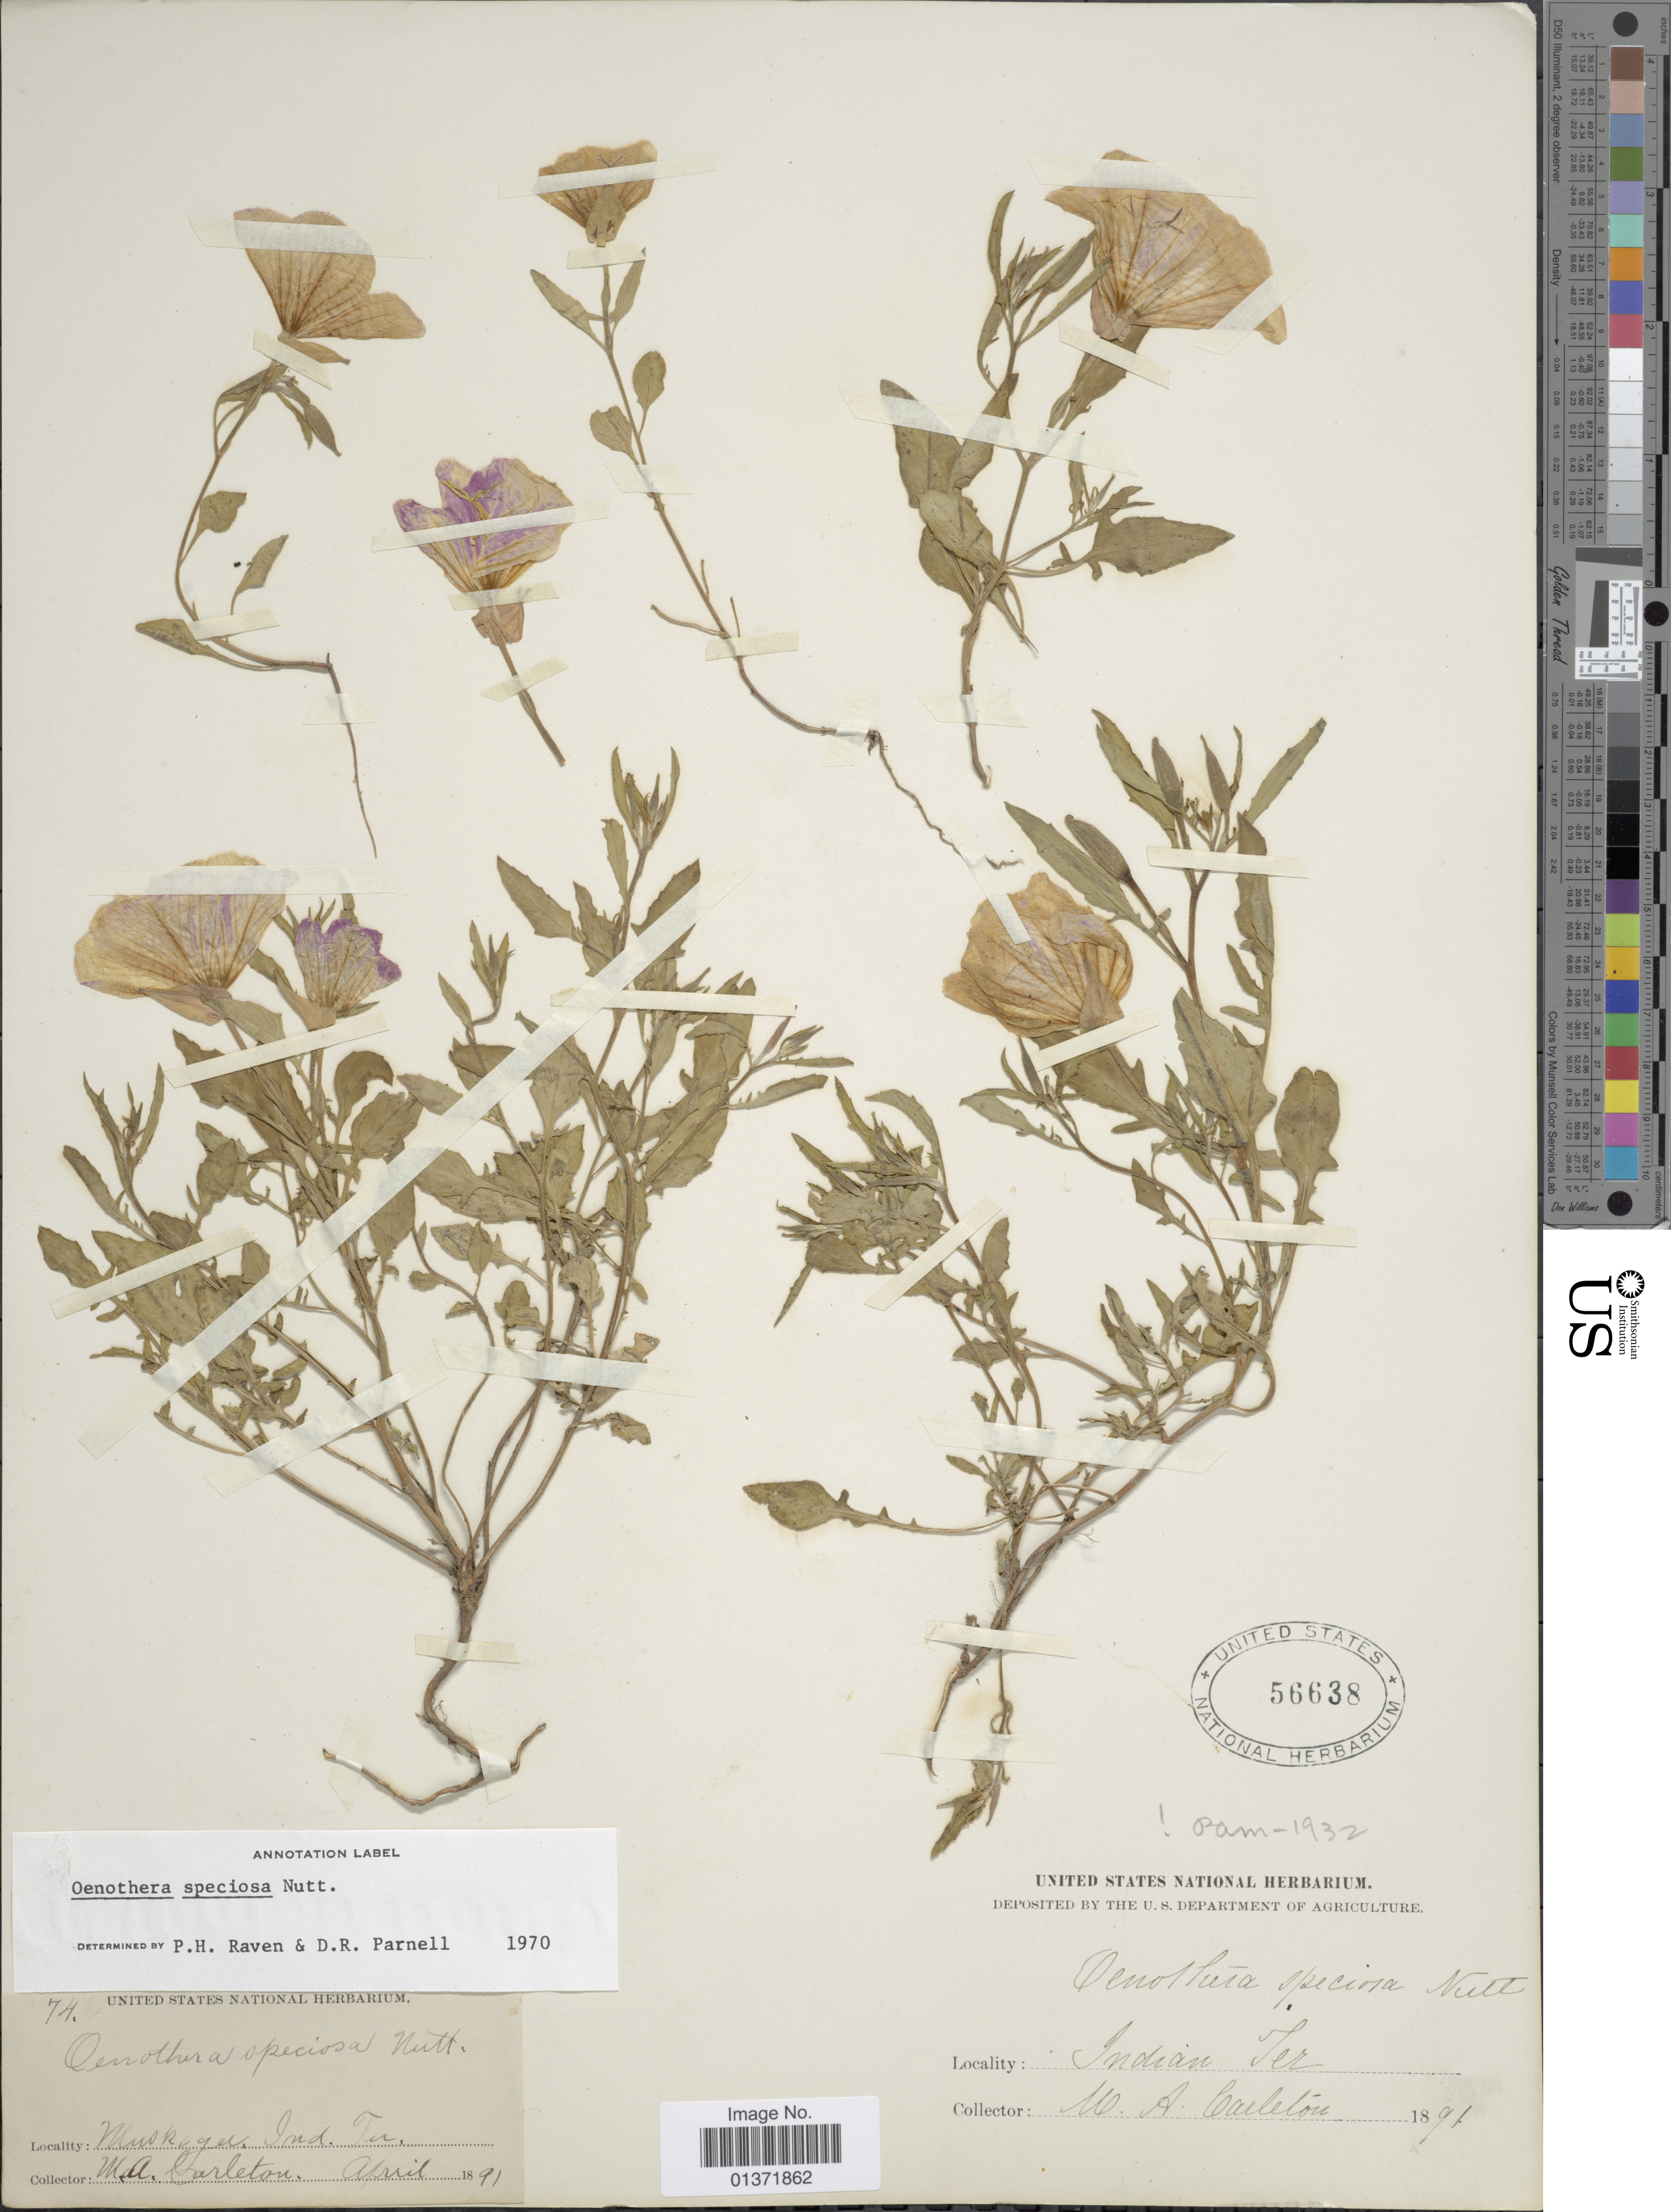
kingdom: Plantae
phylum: Tracheophyta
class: Magnoliopsida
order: Myrtales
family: Onagraceae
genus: Oenothera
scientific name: Oenothera speciosa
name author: Nutt.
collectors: W. Carleton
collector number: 74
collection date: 1891-04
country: United States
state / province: Oklahoma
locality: Muskogee, Ind Ter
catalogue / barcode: US 56638